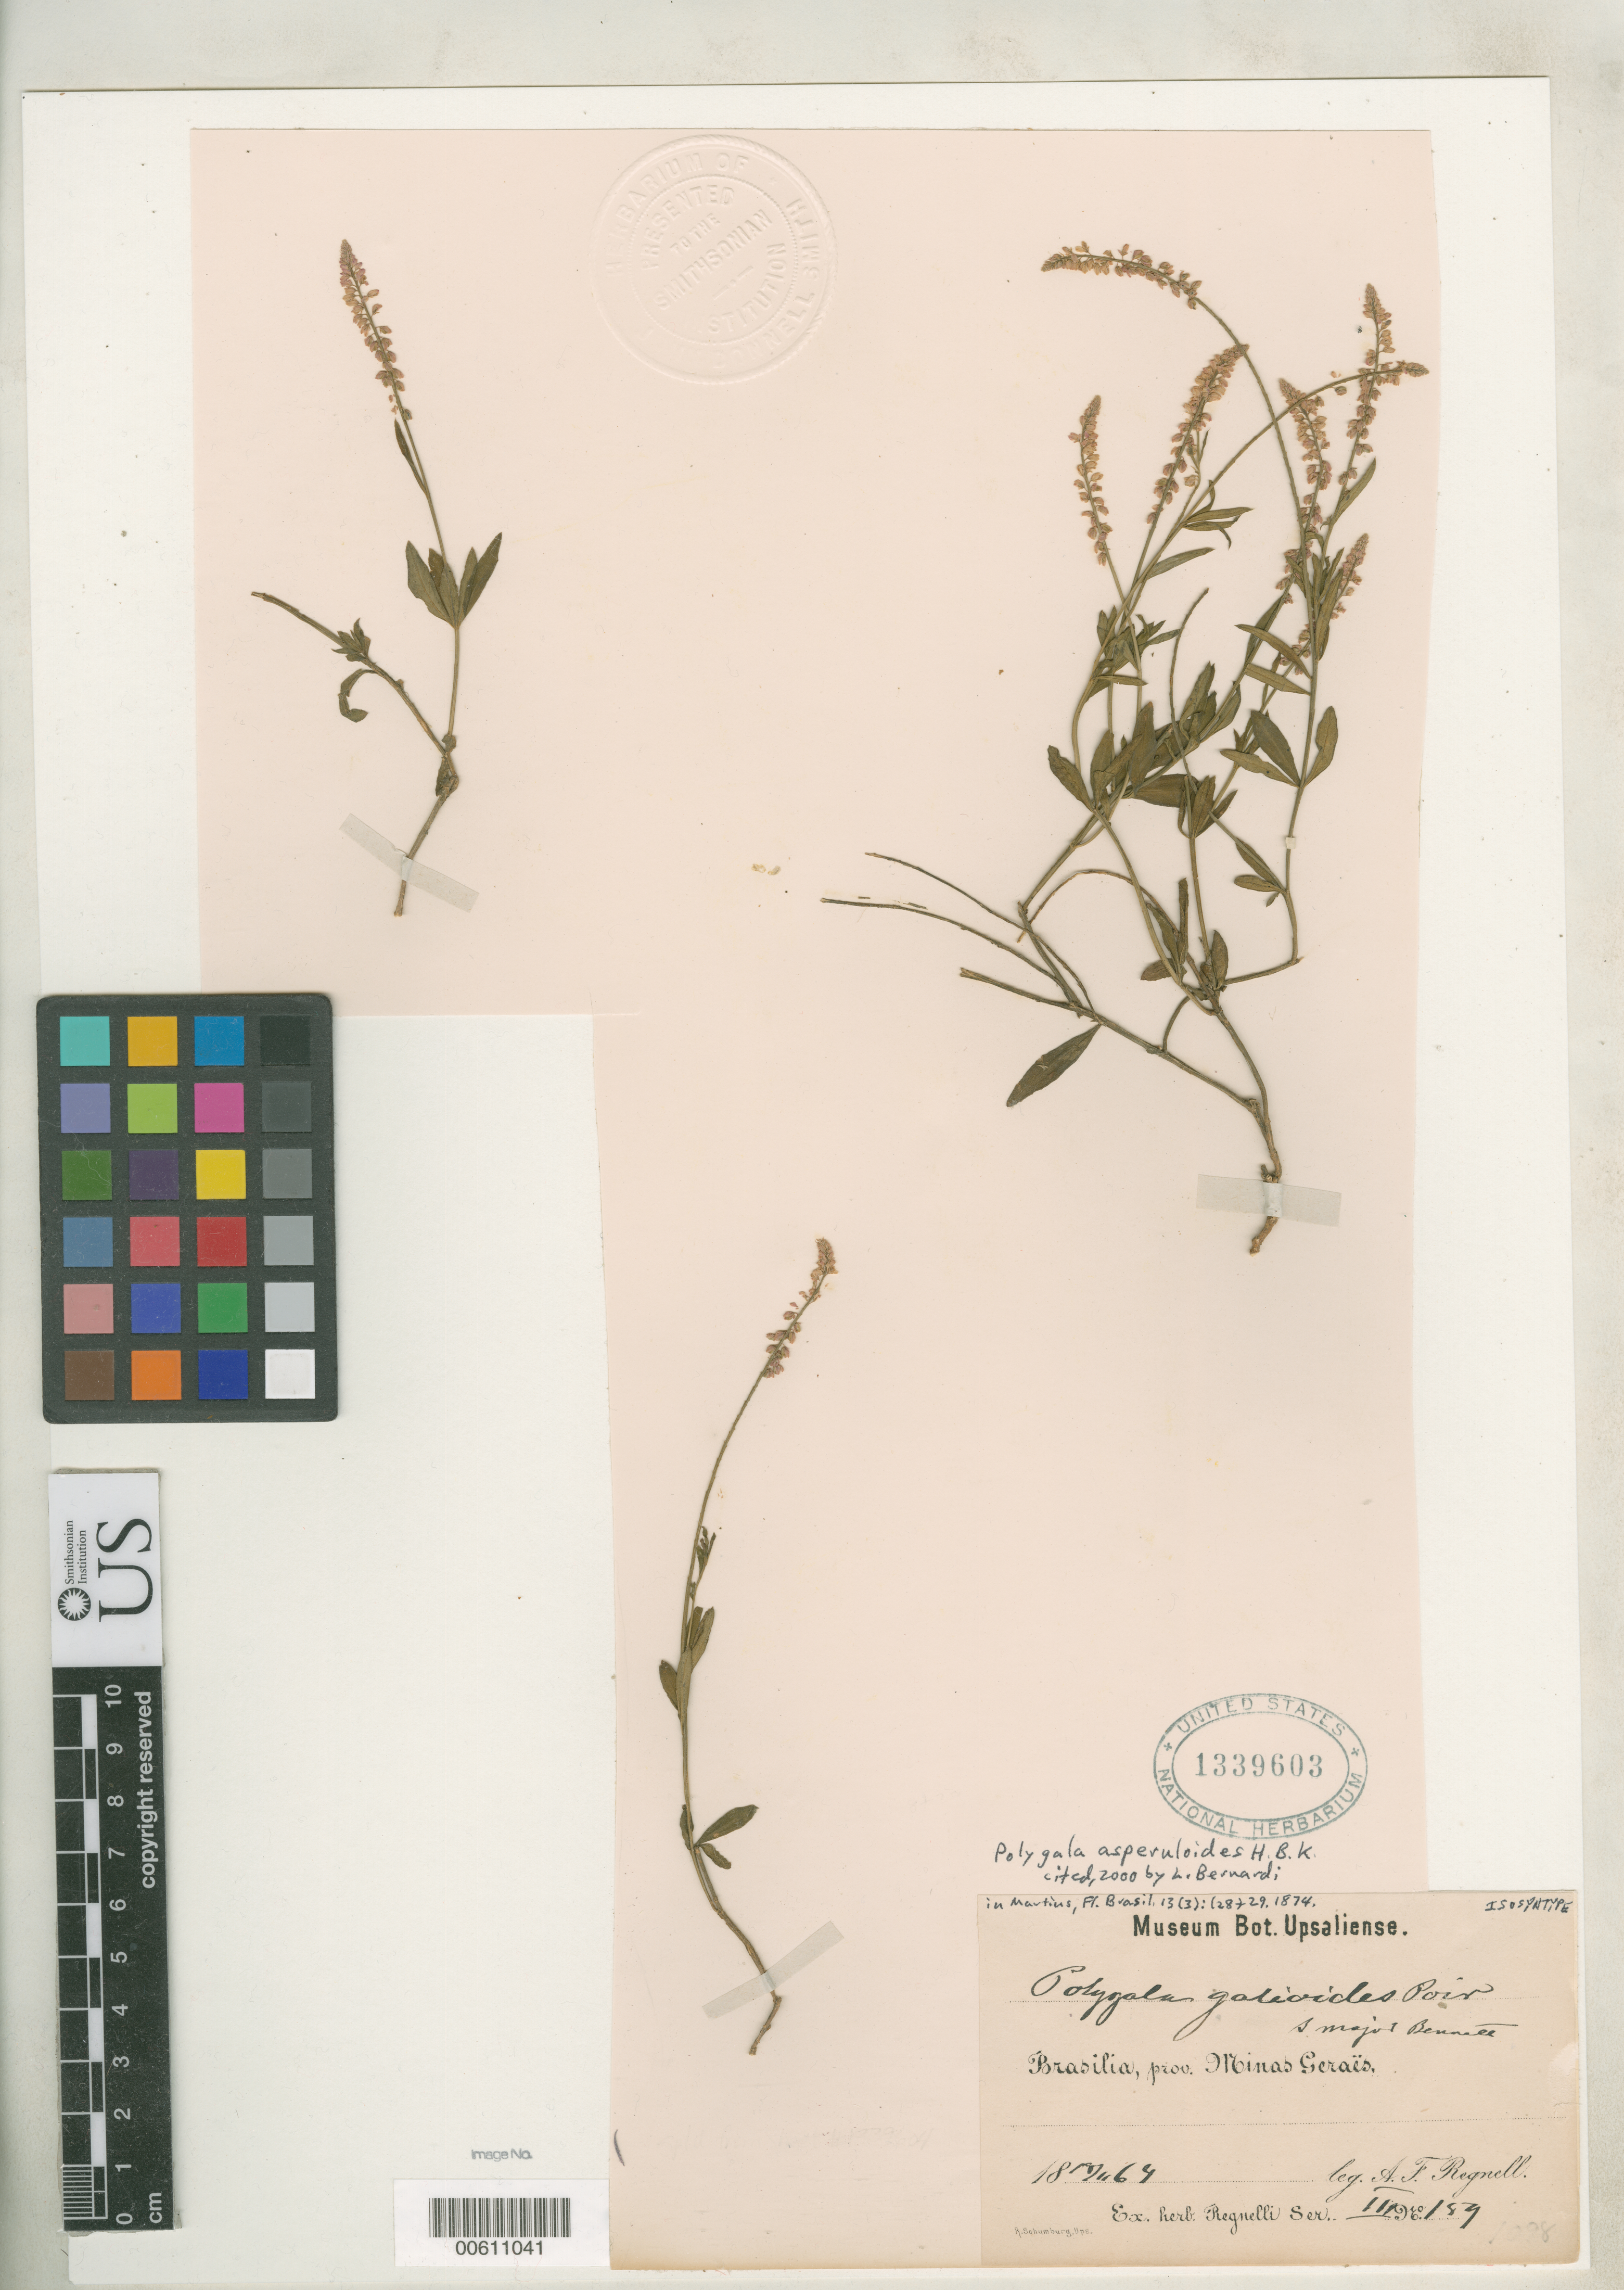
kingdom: Plantae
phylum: Tracheophyta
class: Magnoliopsida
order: Fabales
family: Polygalaceae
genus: Polygala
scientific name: Polygala galioides var. major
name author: A.W. Benn.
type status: Isosyntype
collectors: A. F. Regnell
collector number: Regn. Hb. Ser. I, 159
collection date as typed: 10 Nov 1864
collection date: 1864-11-10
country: Brazil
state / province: Minas Gerais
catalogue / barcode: US 1339603